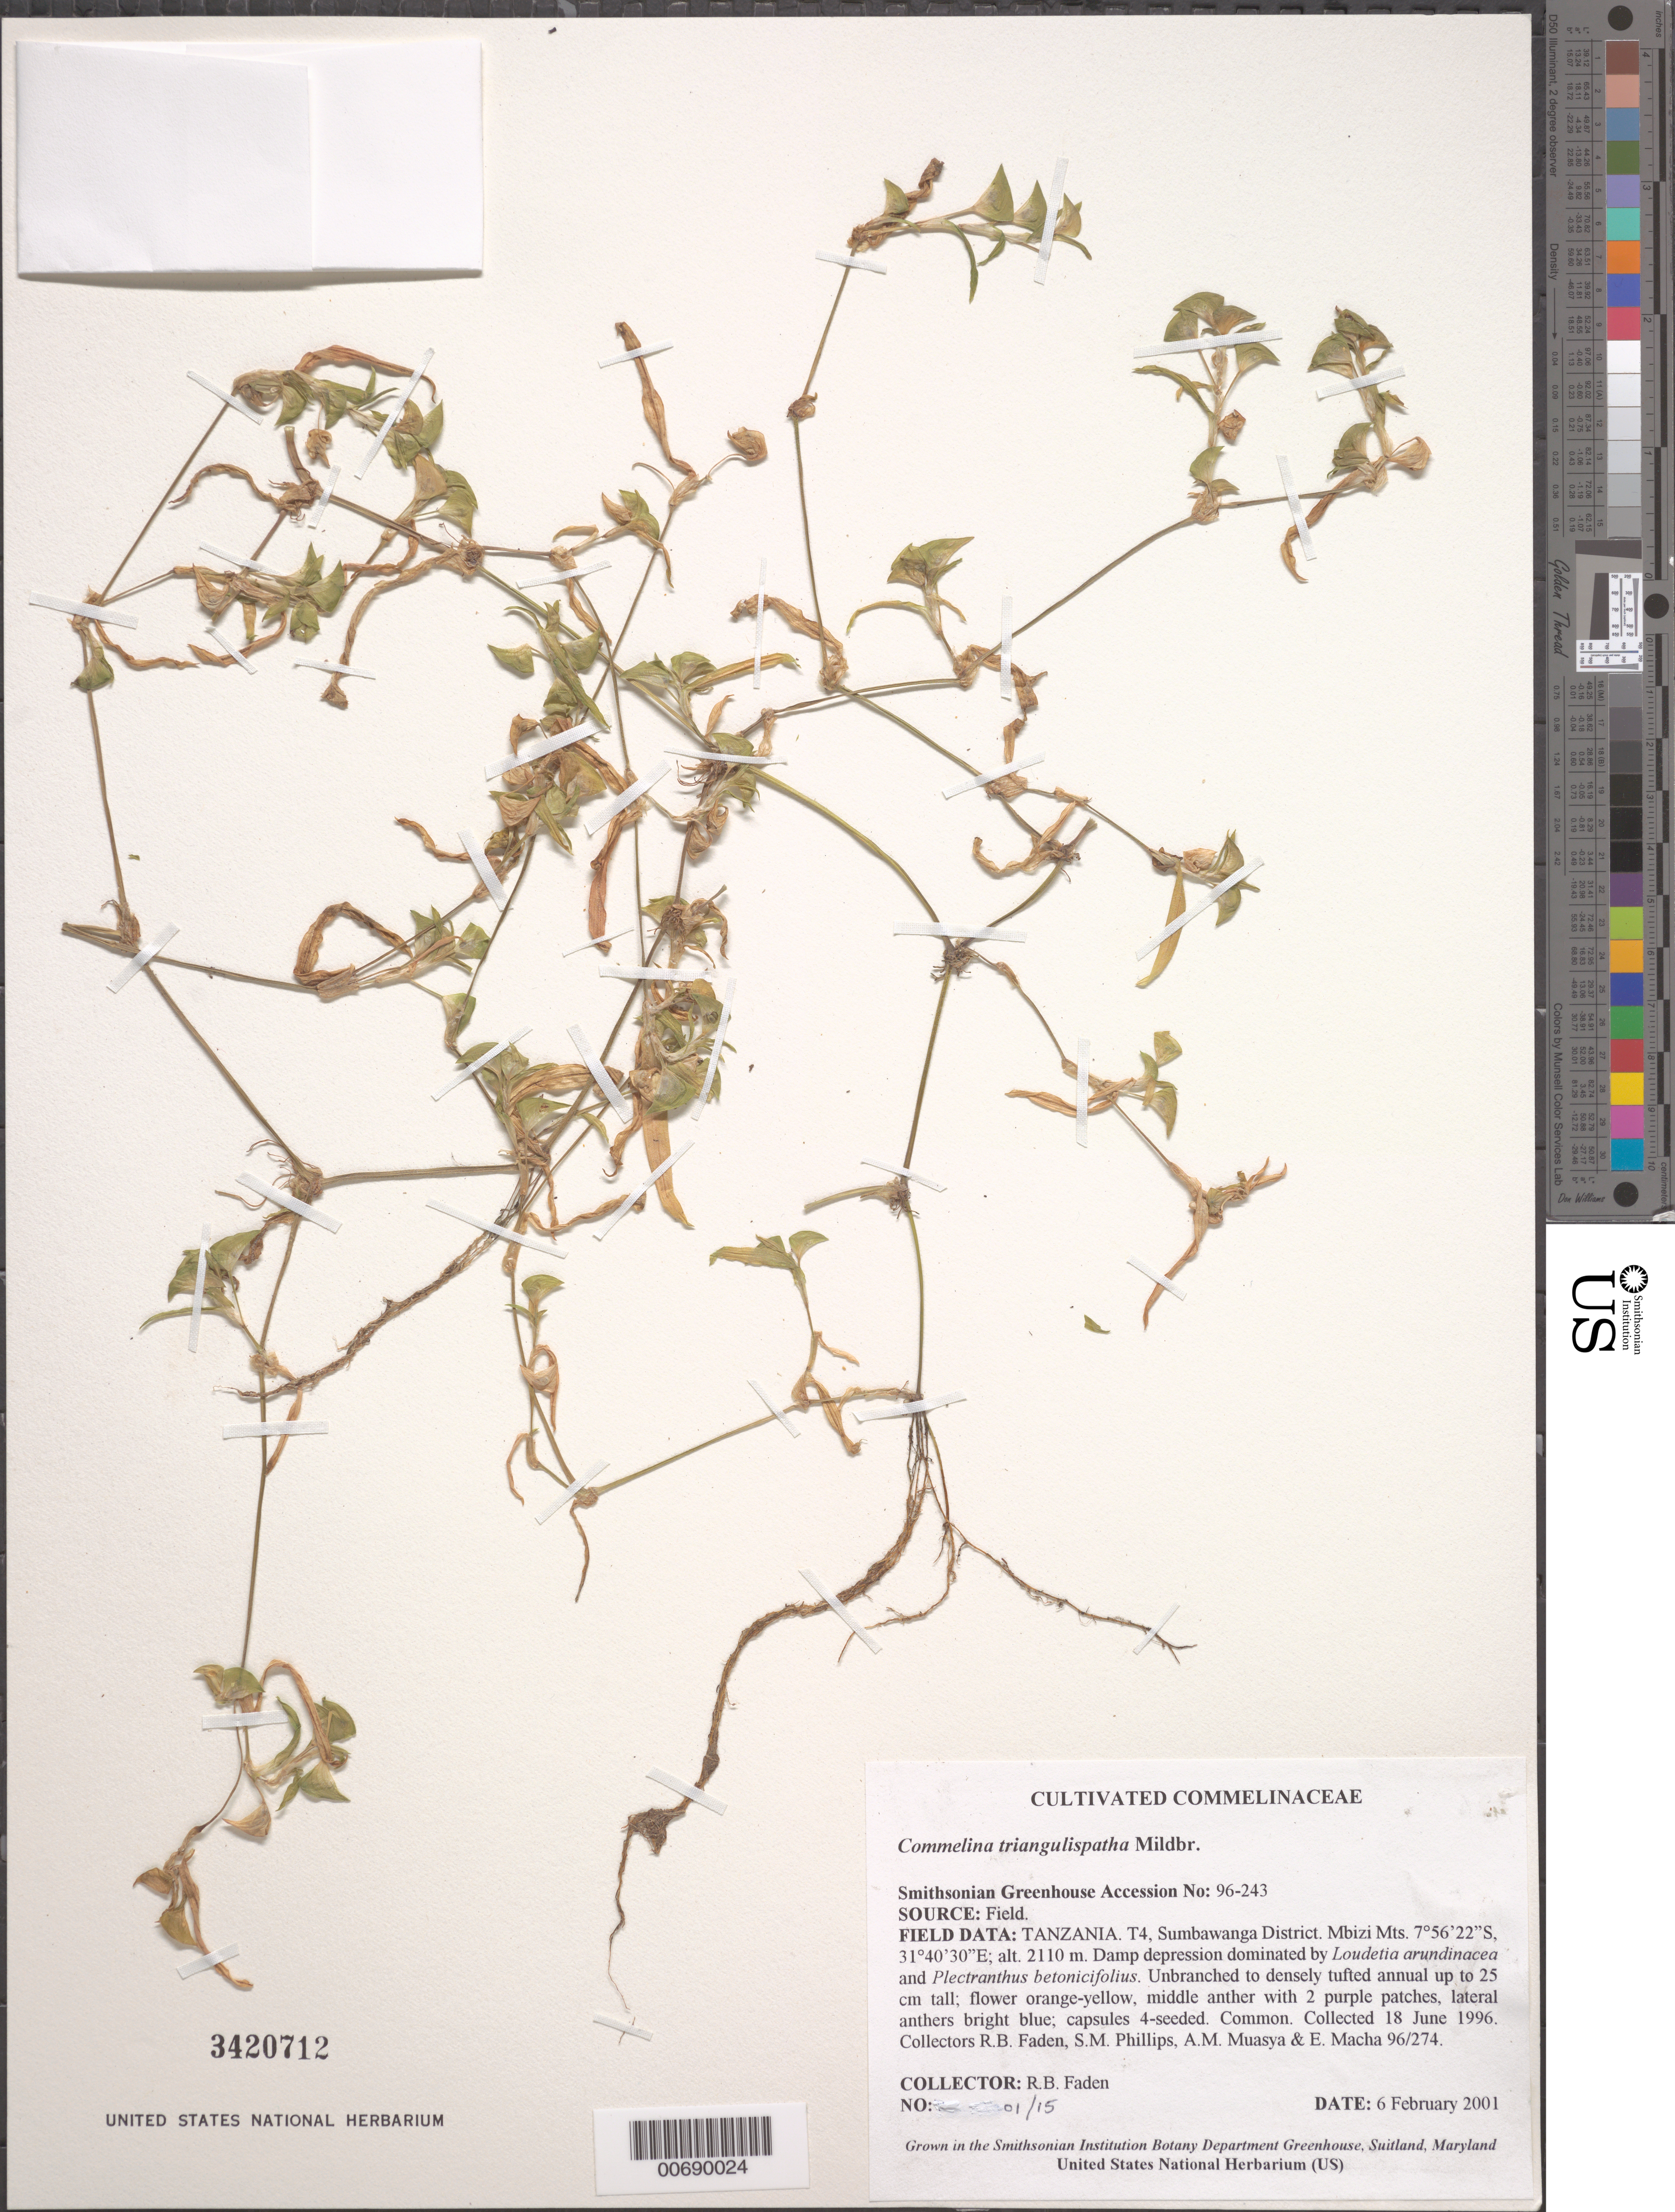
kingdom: Plantae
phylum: Tracheophyta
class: Liliopsida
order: Commelinales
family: Commelinaceae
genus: Commelina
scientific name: Commelina triangulispatha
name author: Mildbr.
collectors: R. B. Faden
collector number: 01/15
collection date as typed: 06 Feb 2001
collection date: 2001-02-06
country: United States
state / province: Maryland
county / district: Prince George's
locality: Smithsonian greenhouse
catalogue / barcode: US 3420712